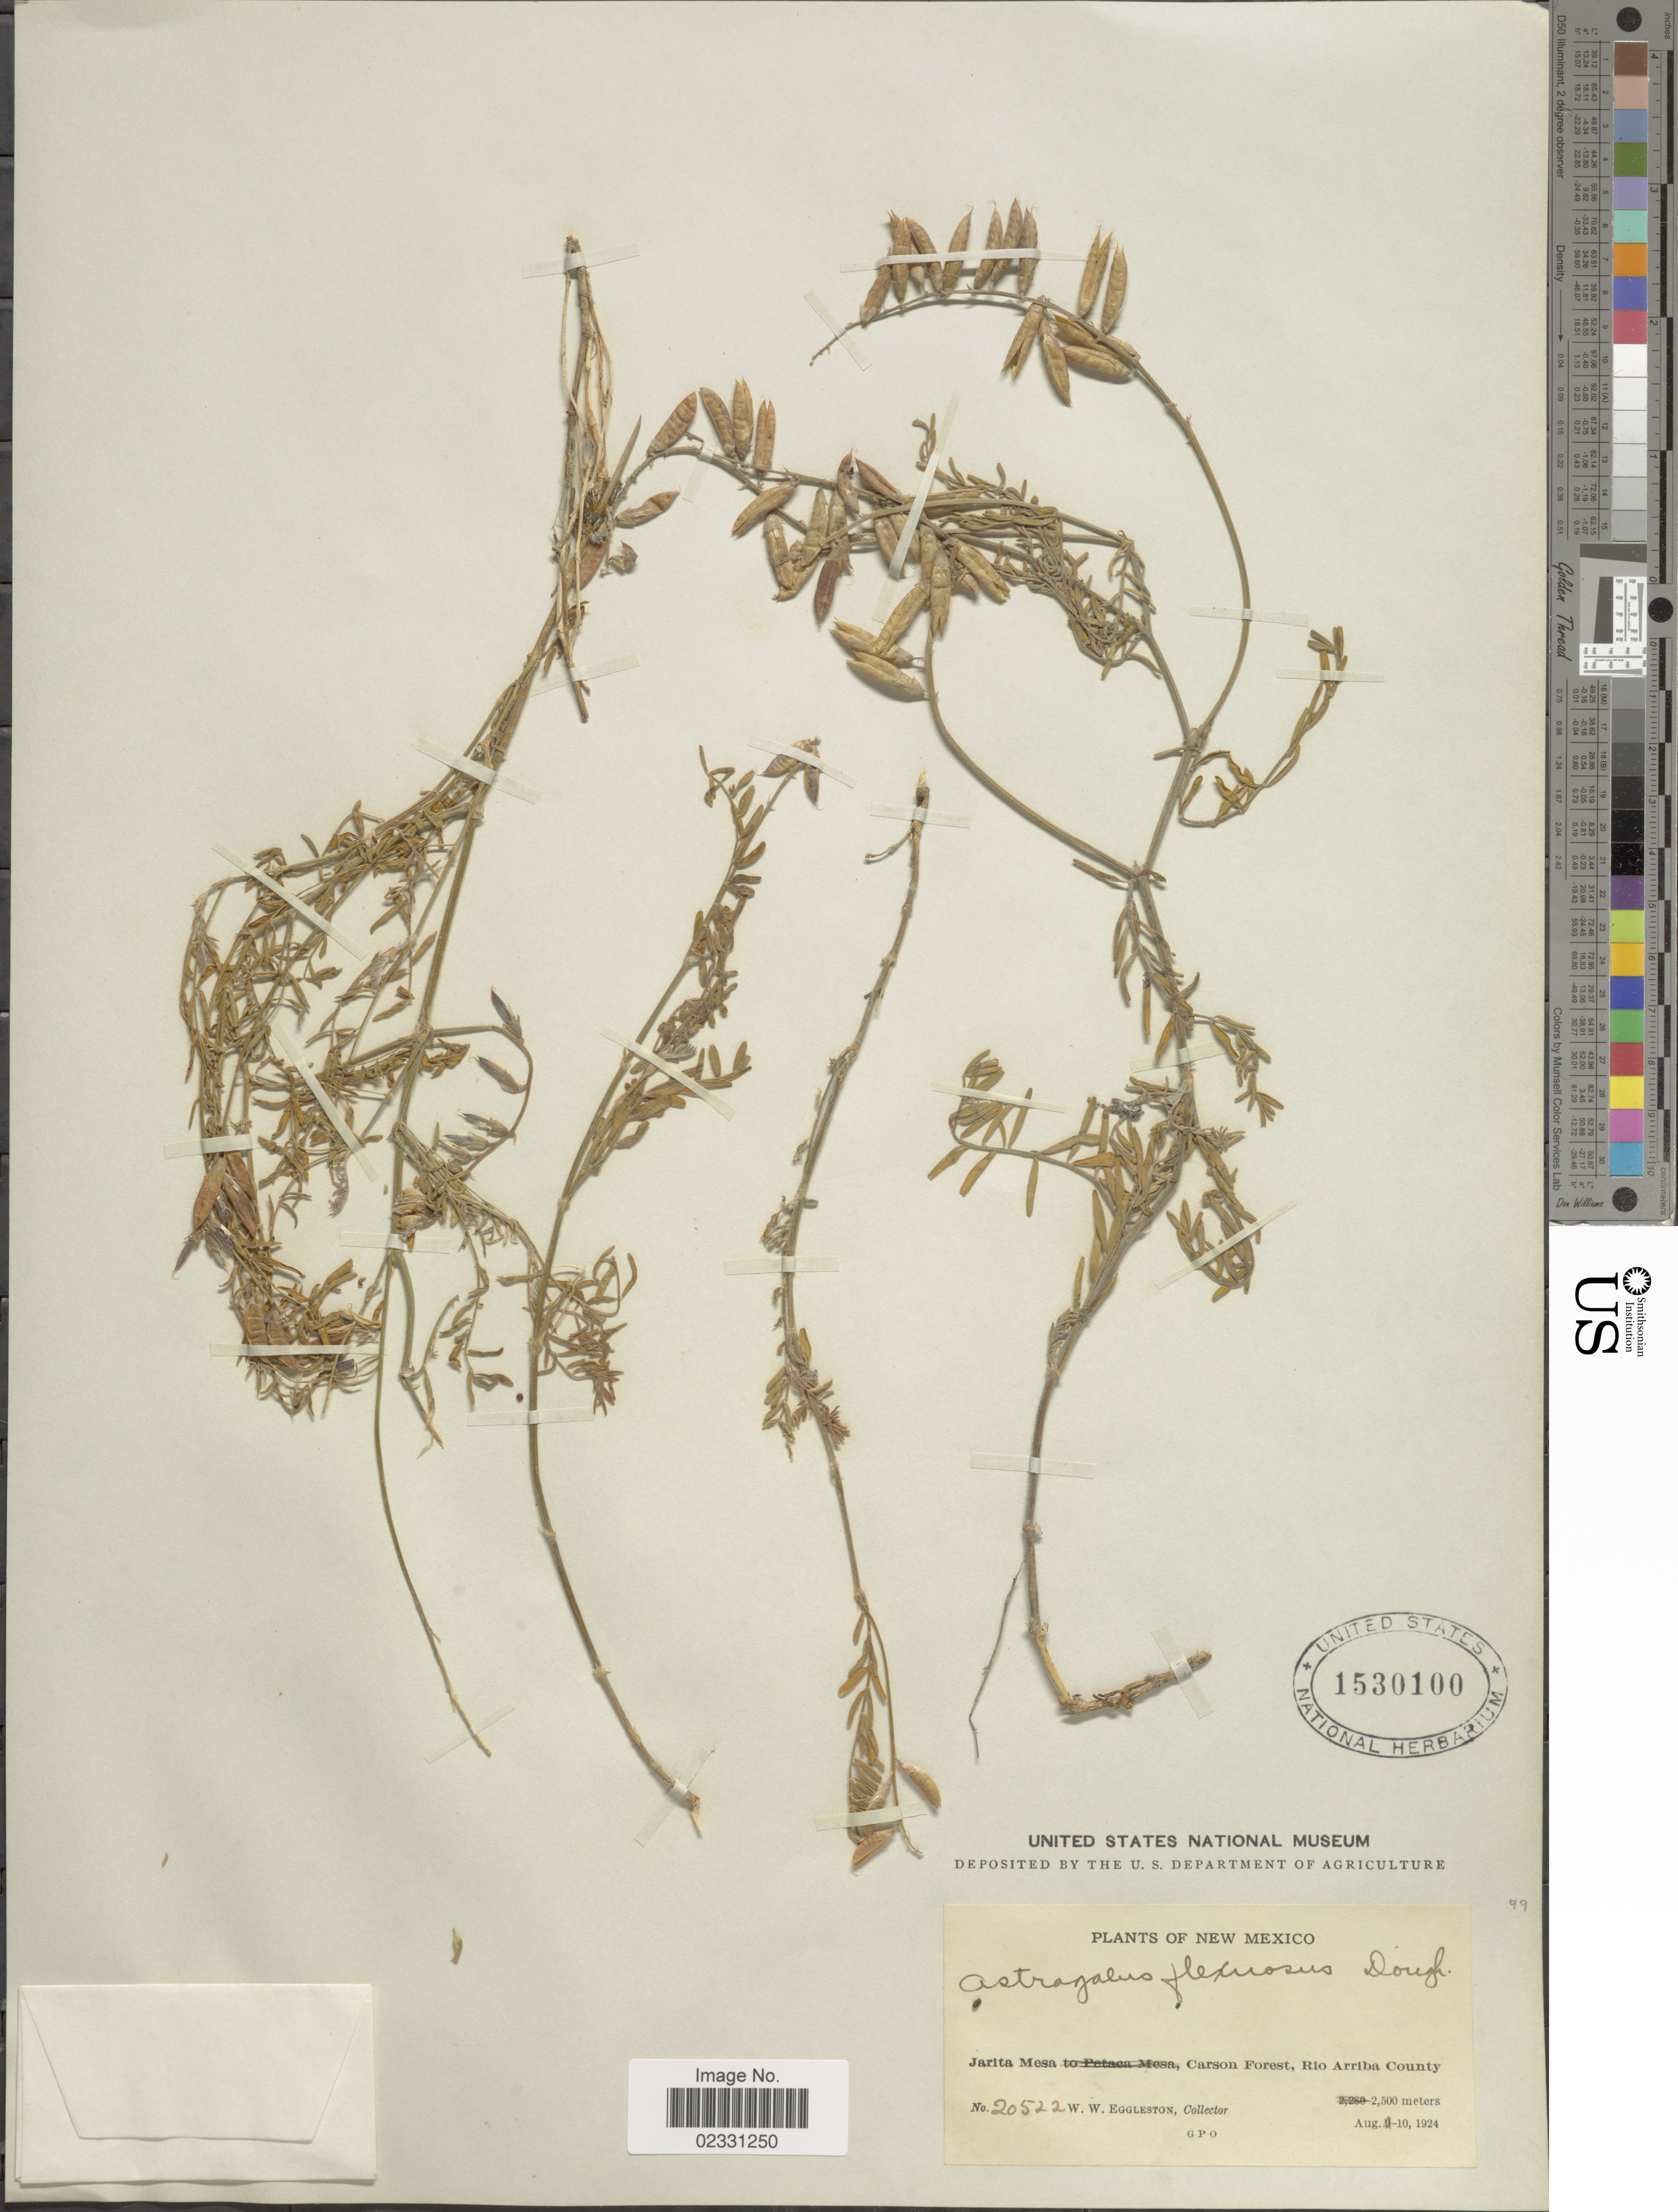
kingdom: Plantae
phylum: Tracheophyta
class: Magnoliopsida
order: Fabales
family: Fabaceae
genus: Astragalus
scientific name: Astragalus flexuosus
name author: (Hook.) Douglas ex G. Don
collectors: W. W. Eggleston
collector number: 20522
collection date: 1924-08-10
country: United States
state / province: New Mexico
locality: Jarita Mesa, Carson Forest, Rio Arriba County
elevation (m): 2500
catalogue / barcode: US 1530100